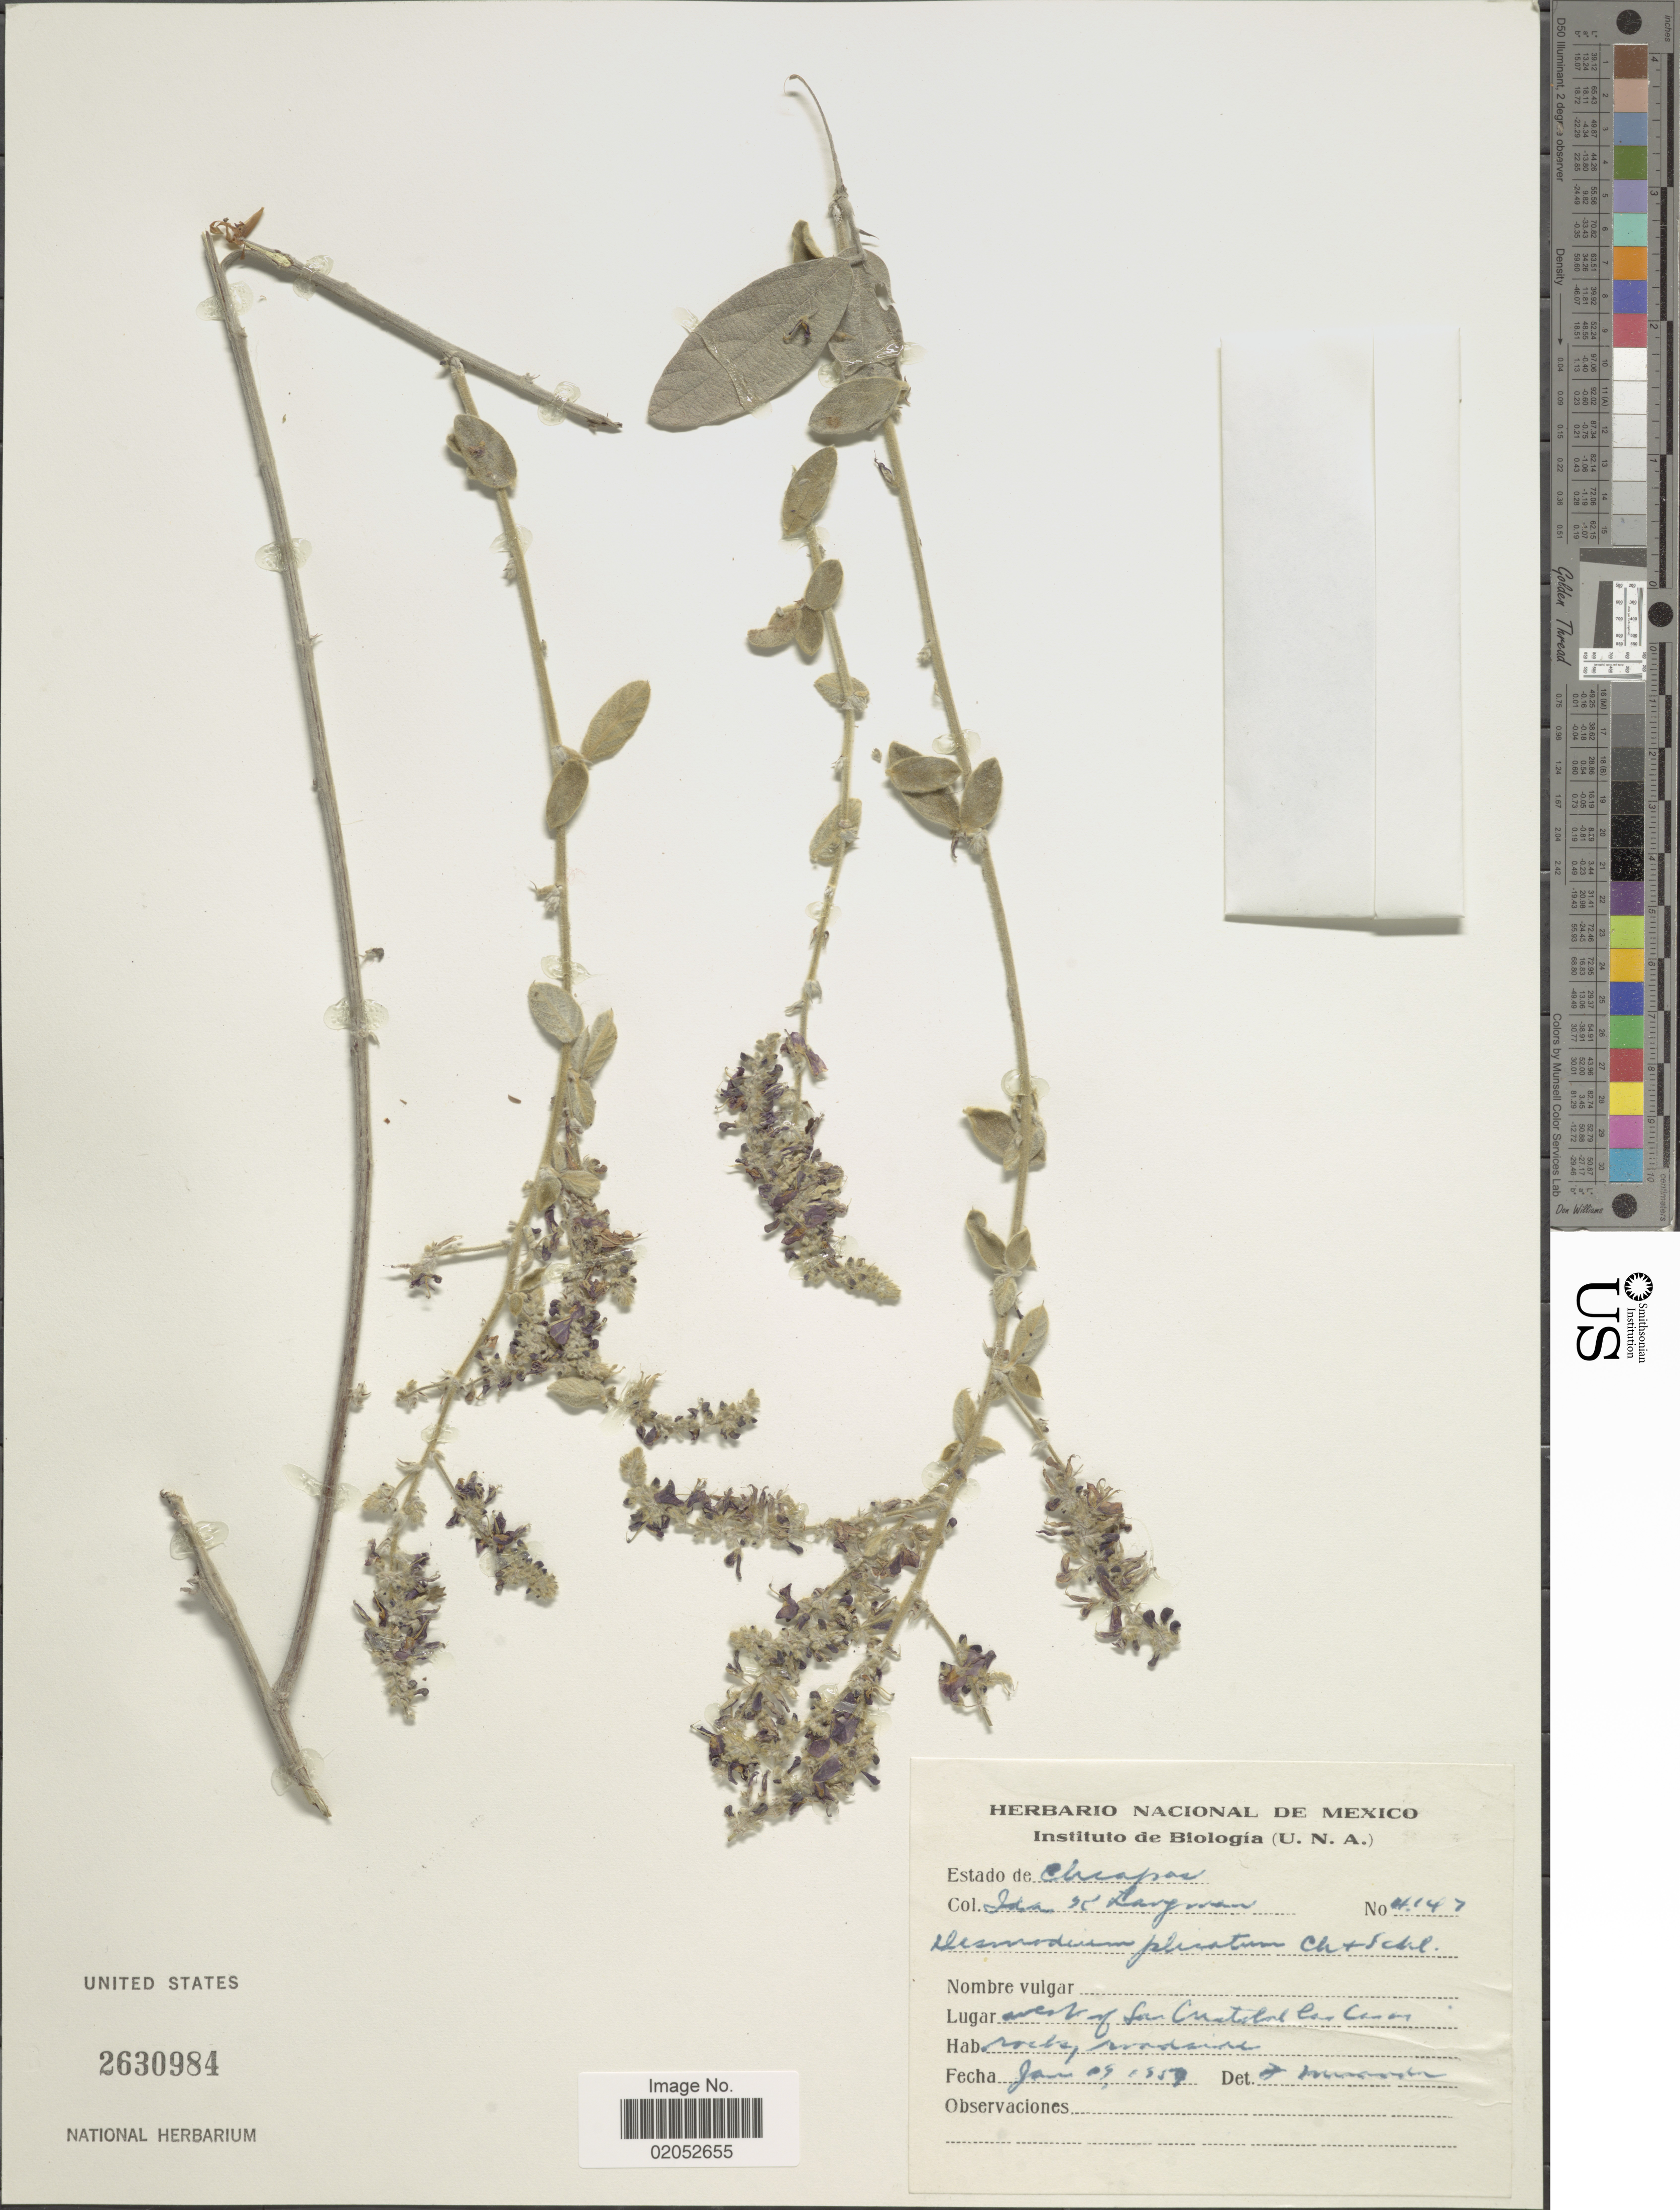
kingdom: Plantae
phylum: Tracheophyta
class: Magnoliopsida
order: Fabales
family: Fabaceae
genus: Desmodium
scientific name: Desmodium plicatum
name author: Schltdl. & Cham.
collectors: I. K. Langman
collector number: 4147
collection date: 1959-01-09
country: Mexico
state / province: Chiapas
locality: Estado de Chiapas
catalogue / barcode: US 2630984